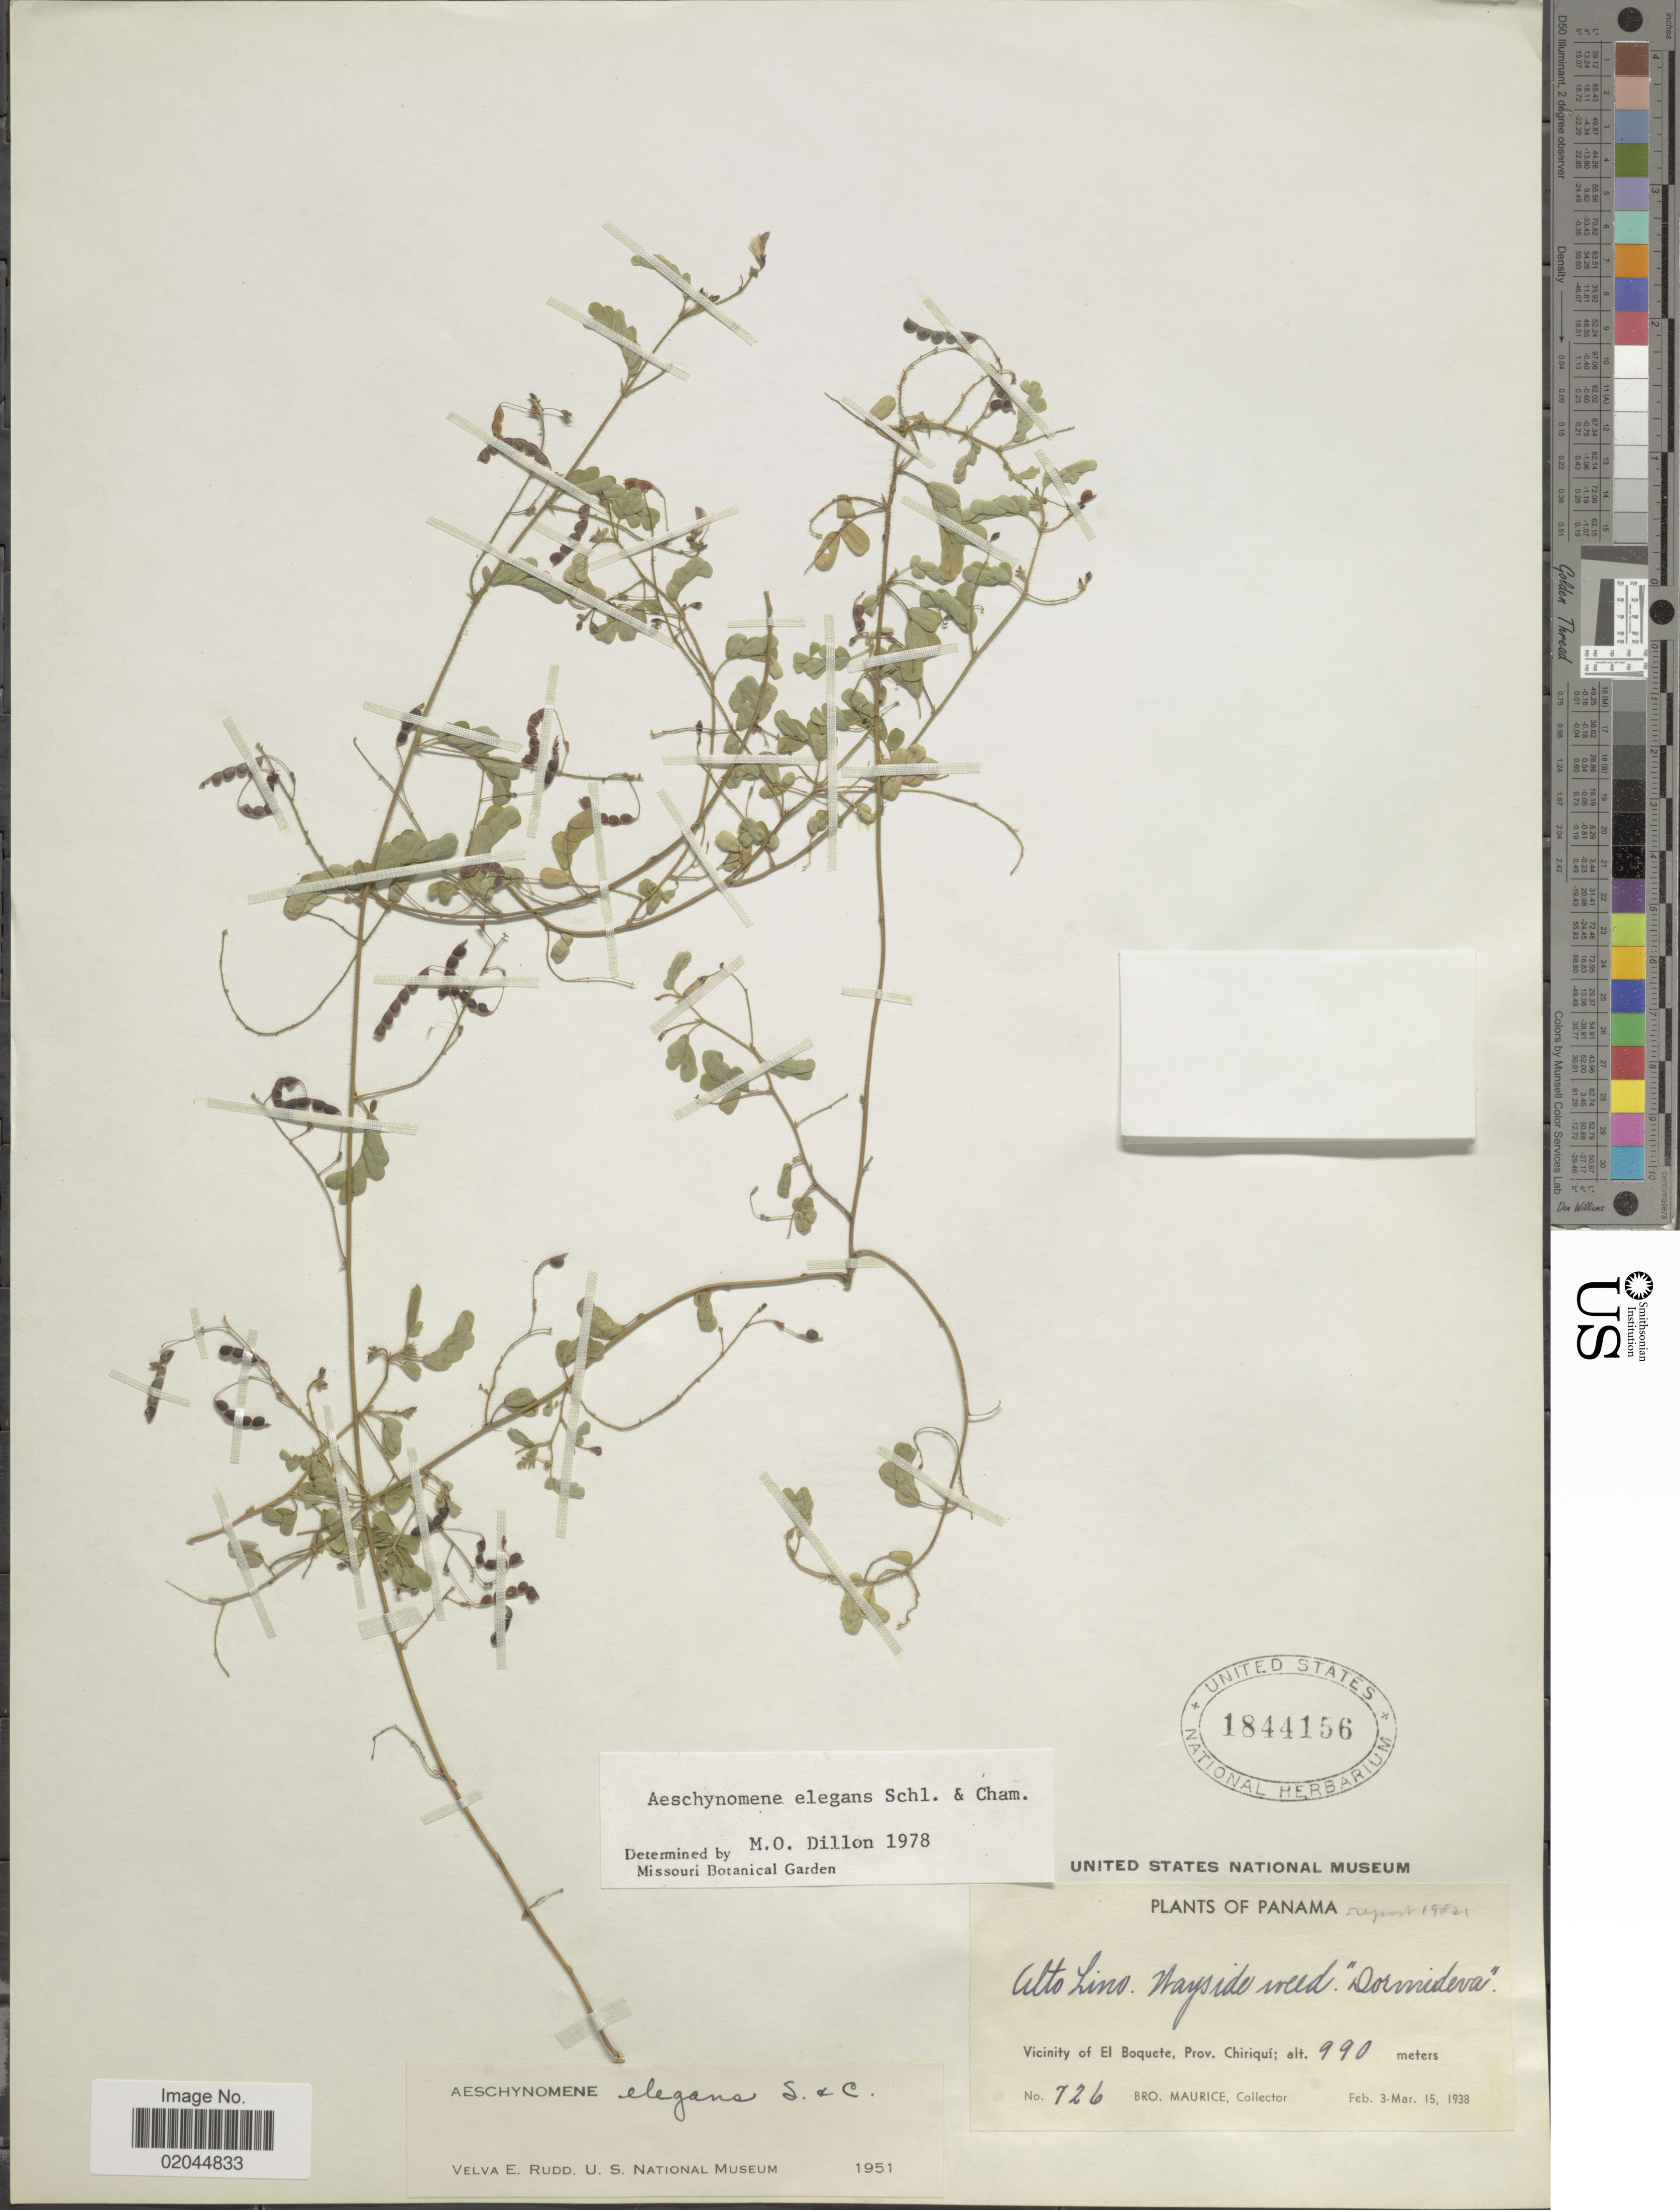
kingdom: Plantae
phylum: Tracheophyta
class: Magnoliopsida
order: Fabales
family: Fabaceae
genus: Aeschynomene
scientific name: Aeschynomene elegans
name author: Cham. ex Schltdl.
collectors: B. Maurice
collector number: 726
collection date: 1938-02-03/1938-03-15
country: Panama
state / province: Chiriqui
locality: Vicinity of El Boquete, Prov. Chiriqui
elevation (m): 990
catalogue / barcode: US 1844156